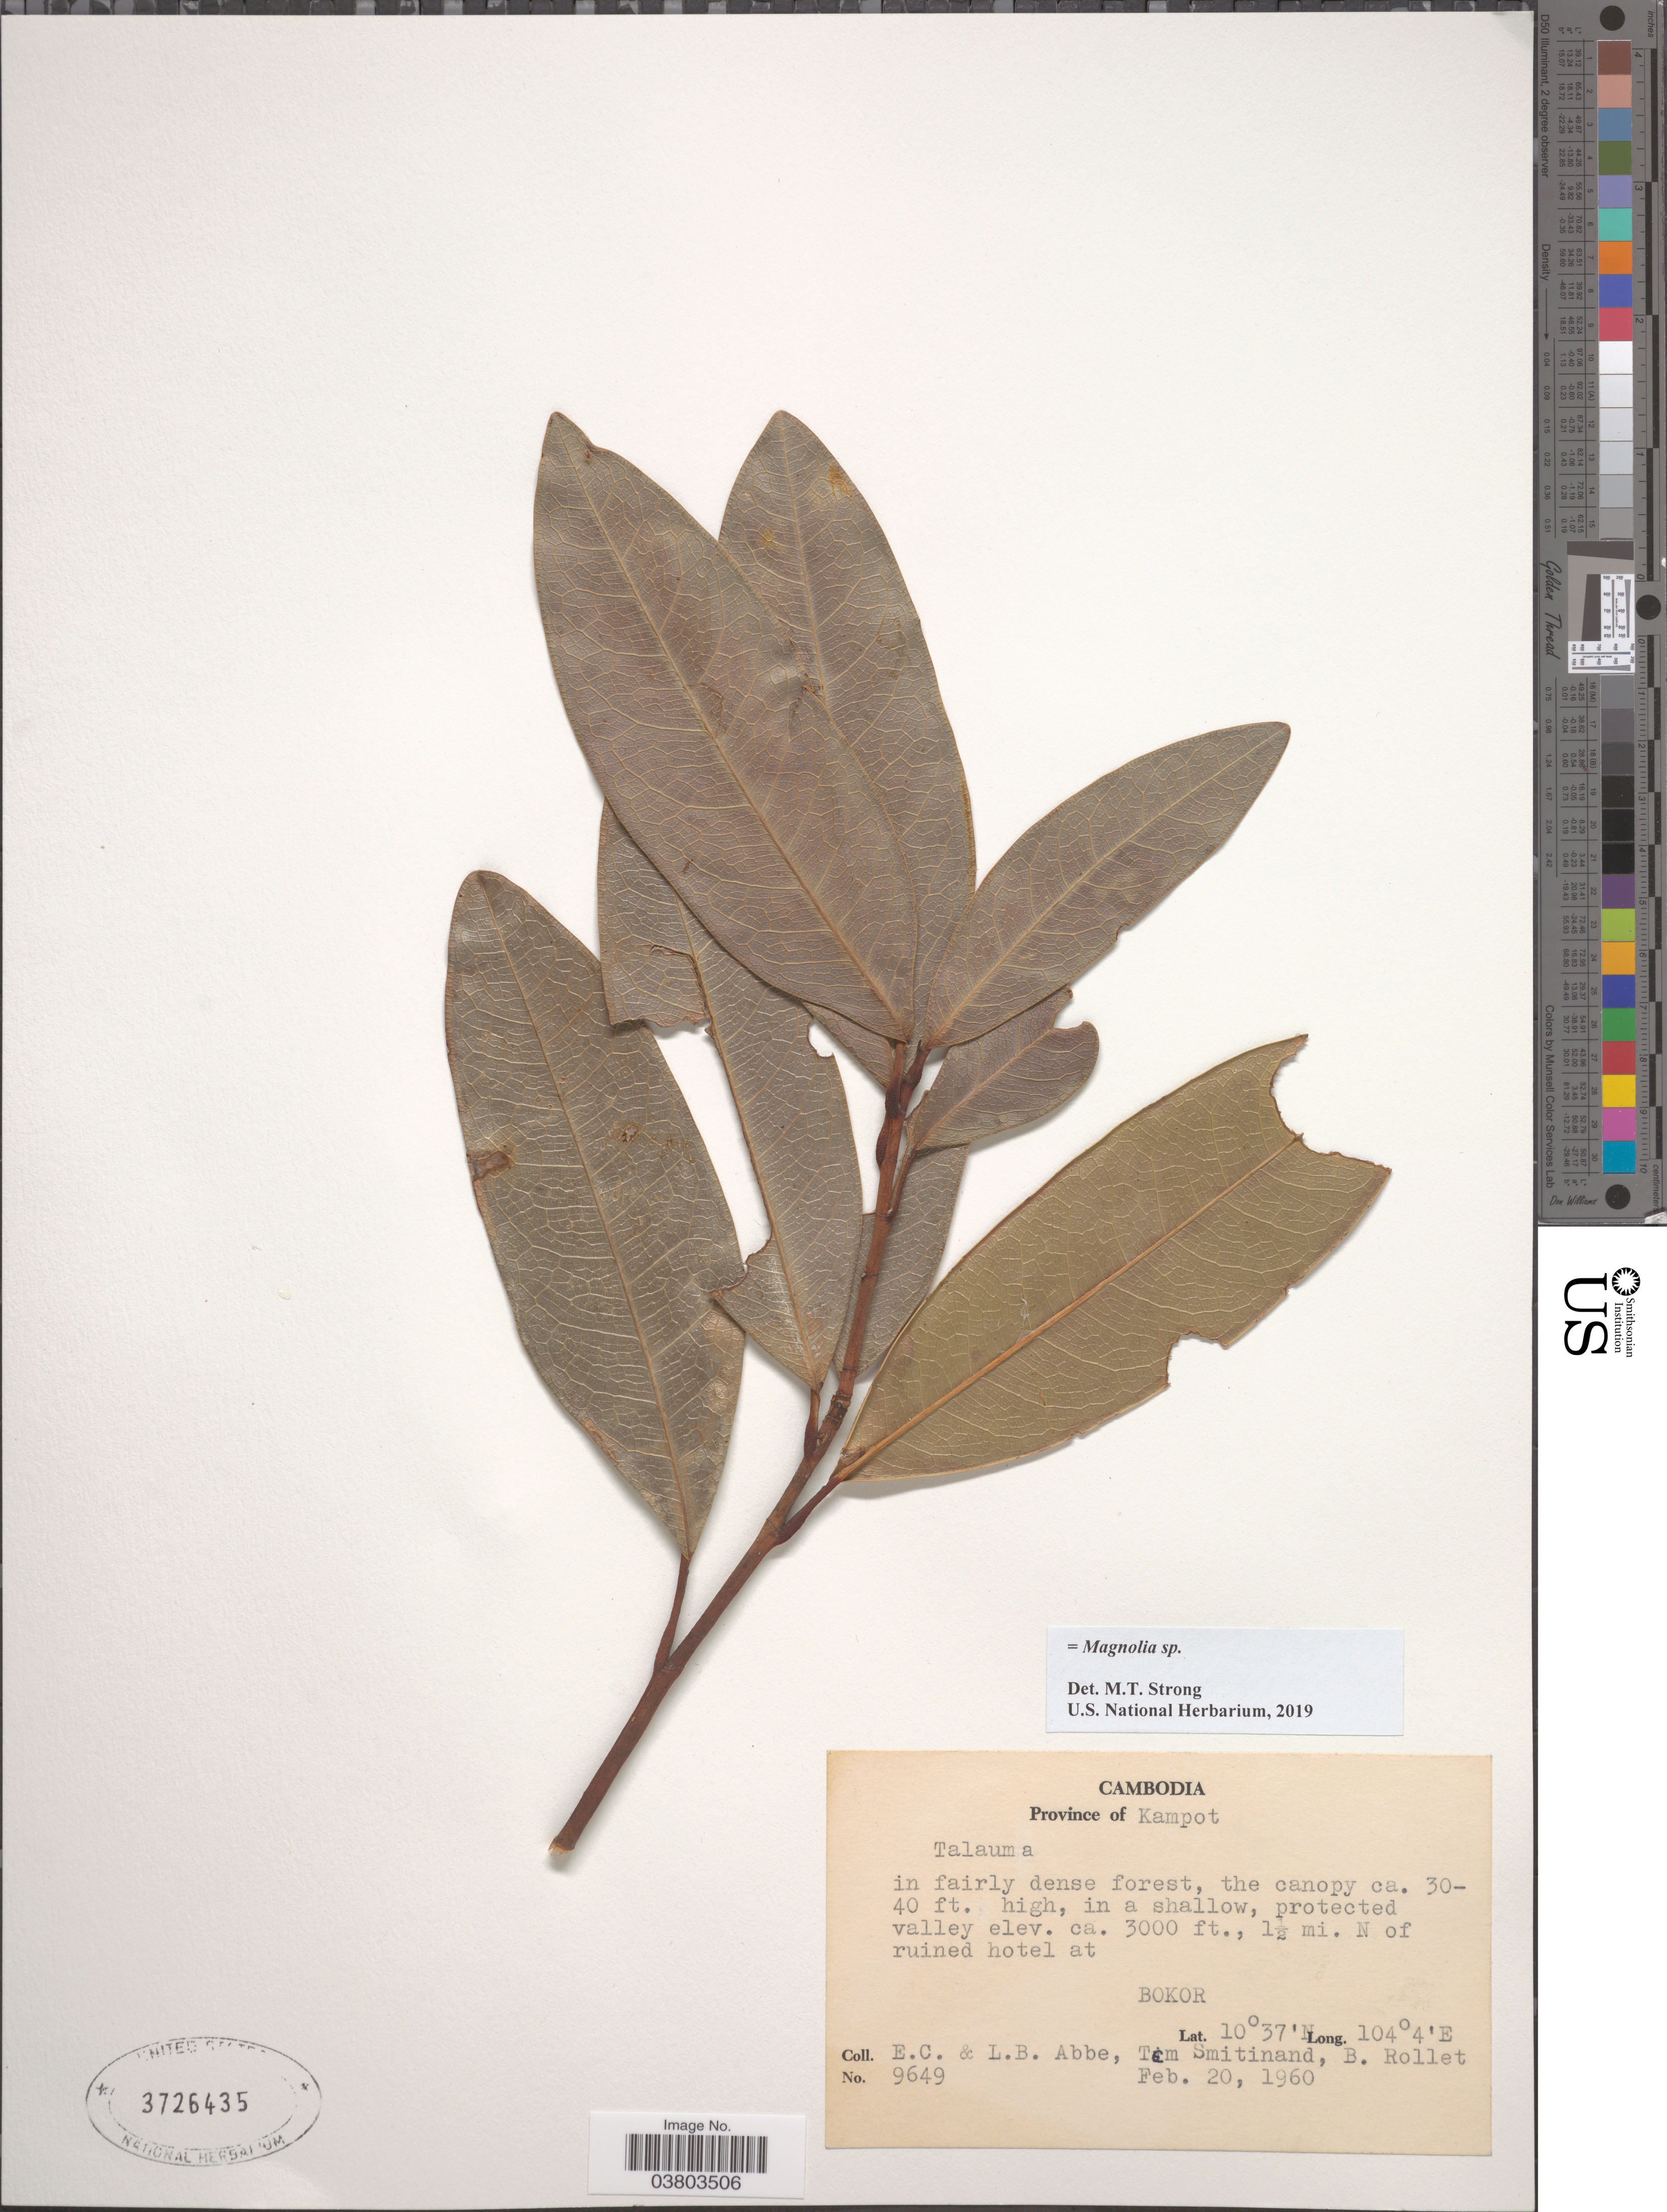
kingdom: Plantae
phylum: Tracheophyta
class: Magnoliopsida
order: Magnoliales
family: Magnoliaceae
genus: Magnolia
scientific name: Magnolia sp.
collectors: E. C. Abbe, L. B. Abbe, T. Smitinand & B. Rollet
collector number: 9649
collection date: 1960-02-20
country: Cambodia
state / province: Kâmpât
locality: Province of Kampot. 1½ mi. N of ruined hotel at Bokor.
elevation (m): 914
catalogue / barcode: US 3726435